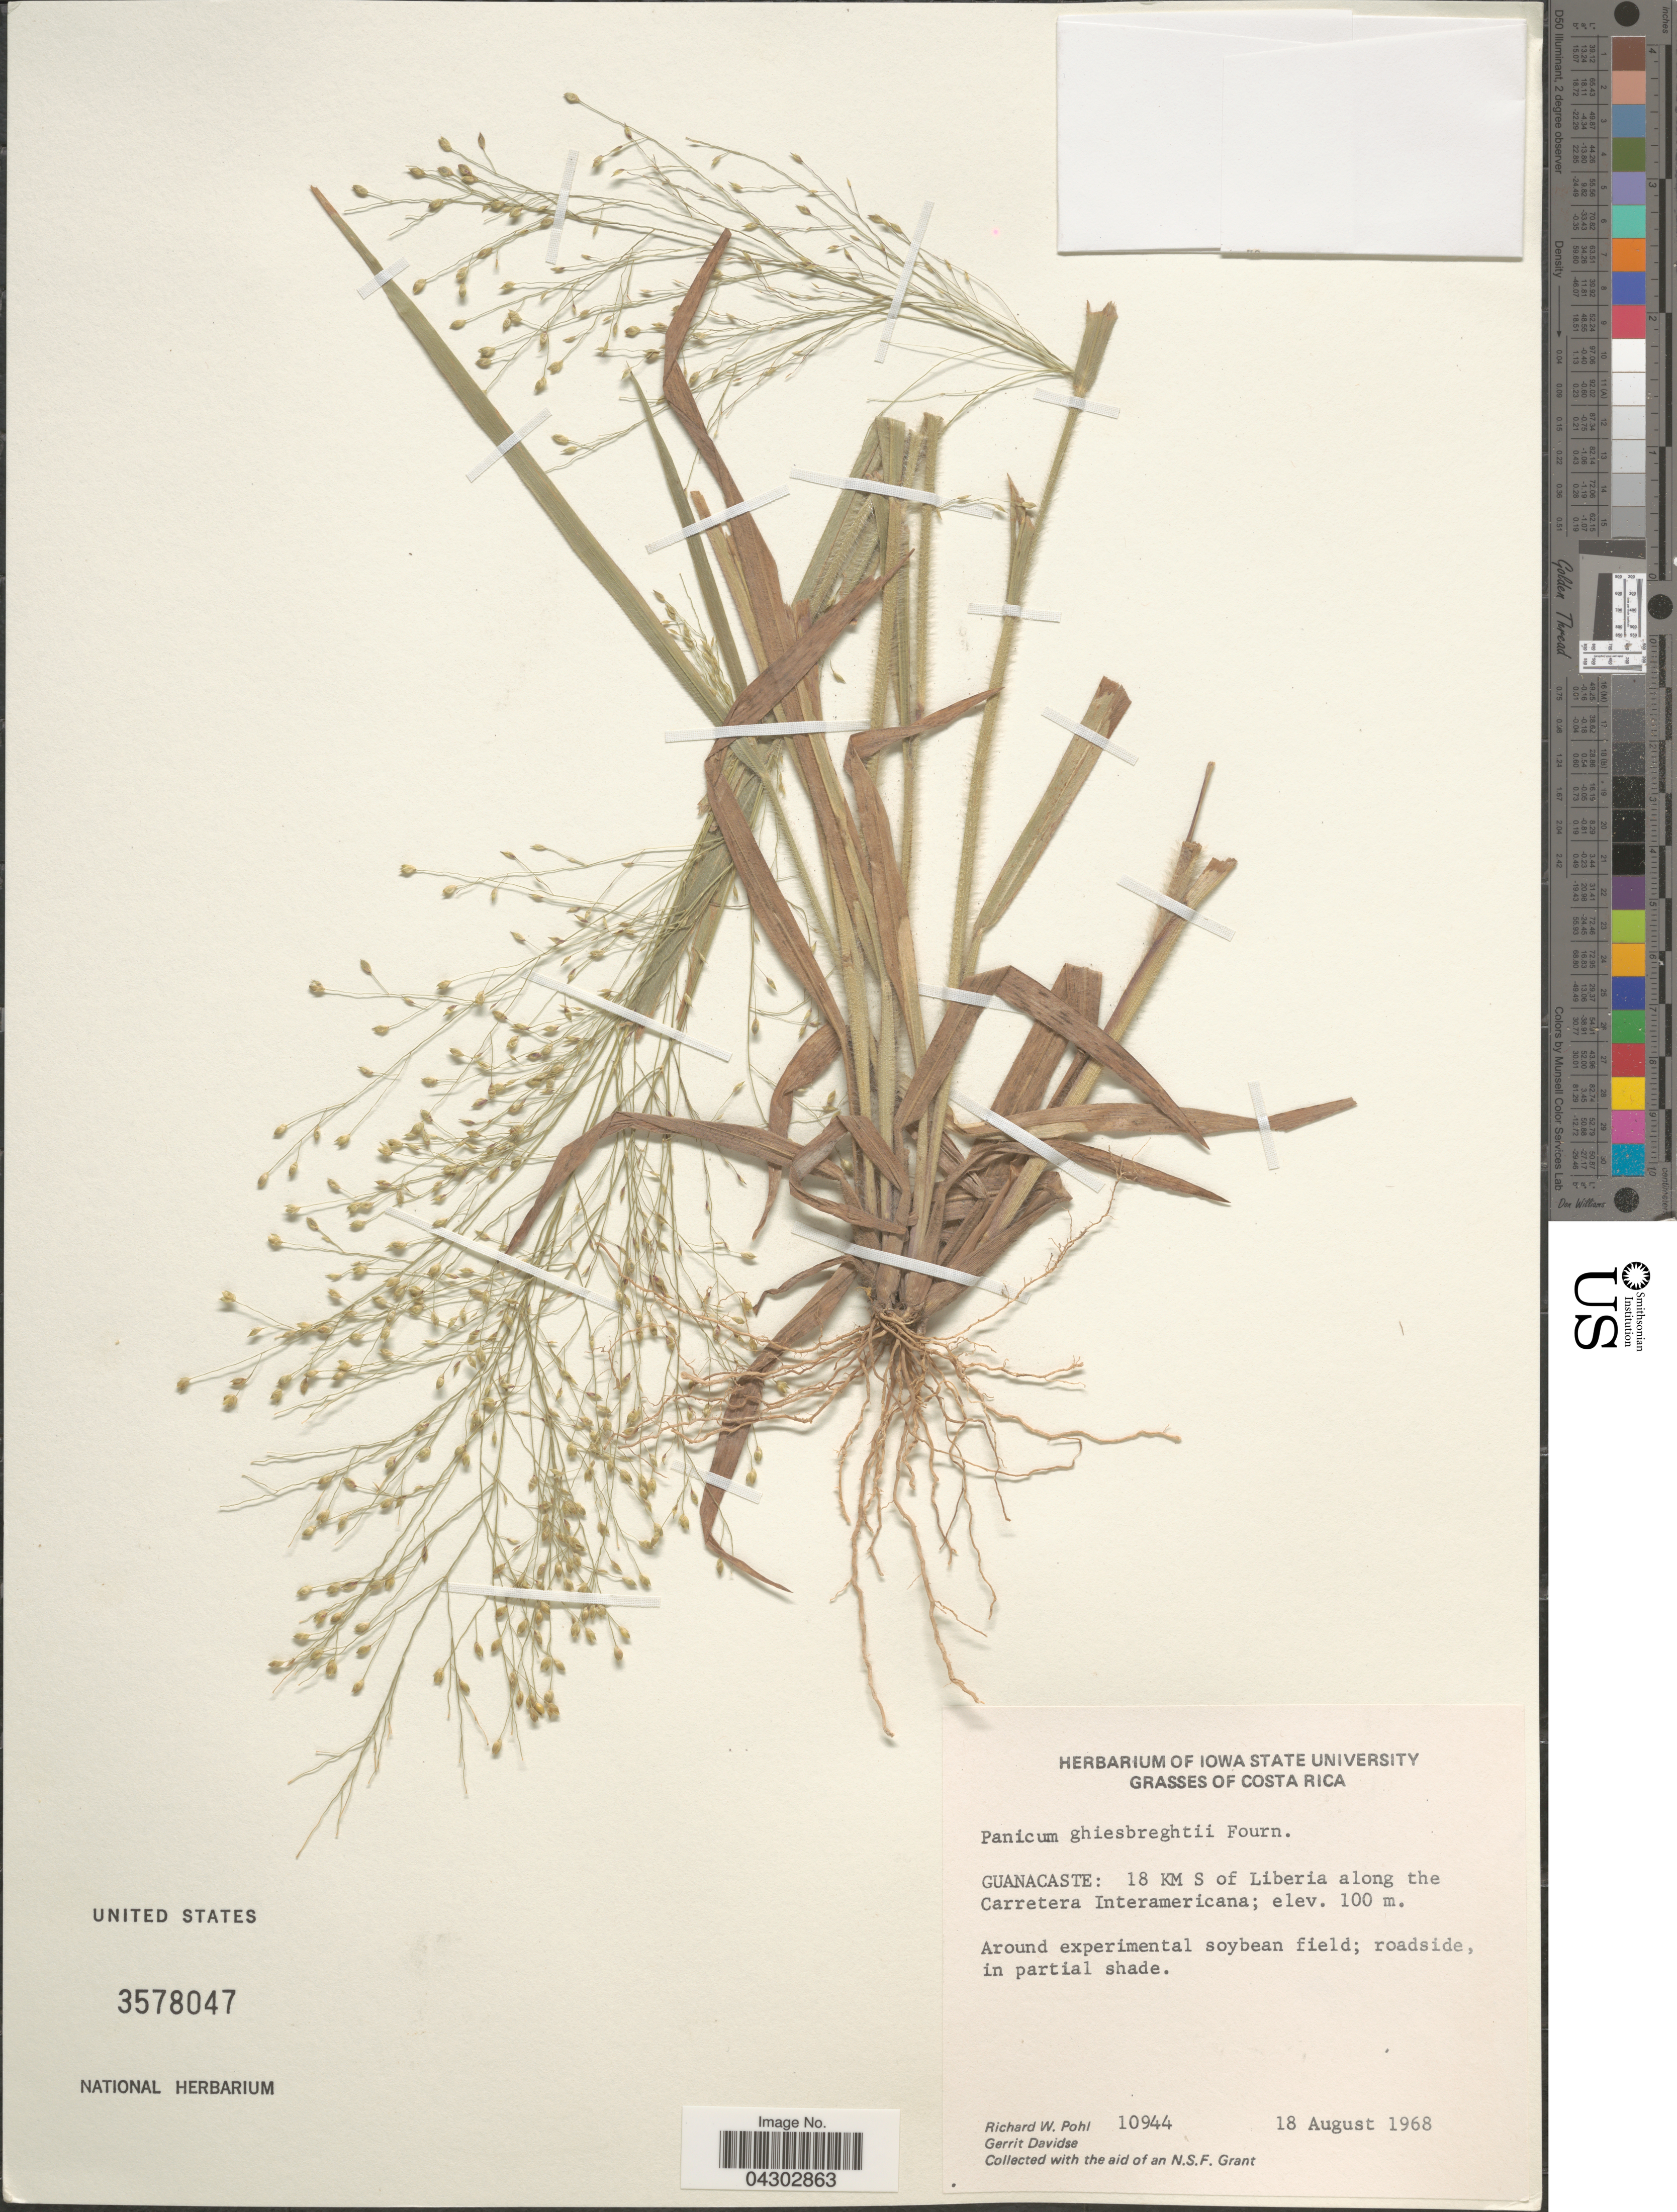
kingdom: Plantae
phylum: Tracheophyta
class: Liliopsida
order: Poales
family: Poaceae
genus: Panicum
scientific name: Panicum ghiesbreghtii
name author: E. Fourn.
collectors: R. W. Pohl & G. Davidse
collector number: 10944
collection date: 1968-08-18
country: Costa Rica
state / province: Guanacaste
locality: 18 KM S of Liberia along the Carretera Interamericana.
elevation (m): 100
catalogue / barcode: US 3578047